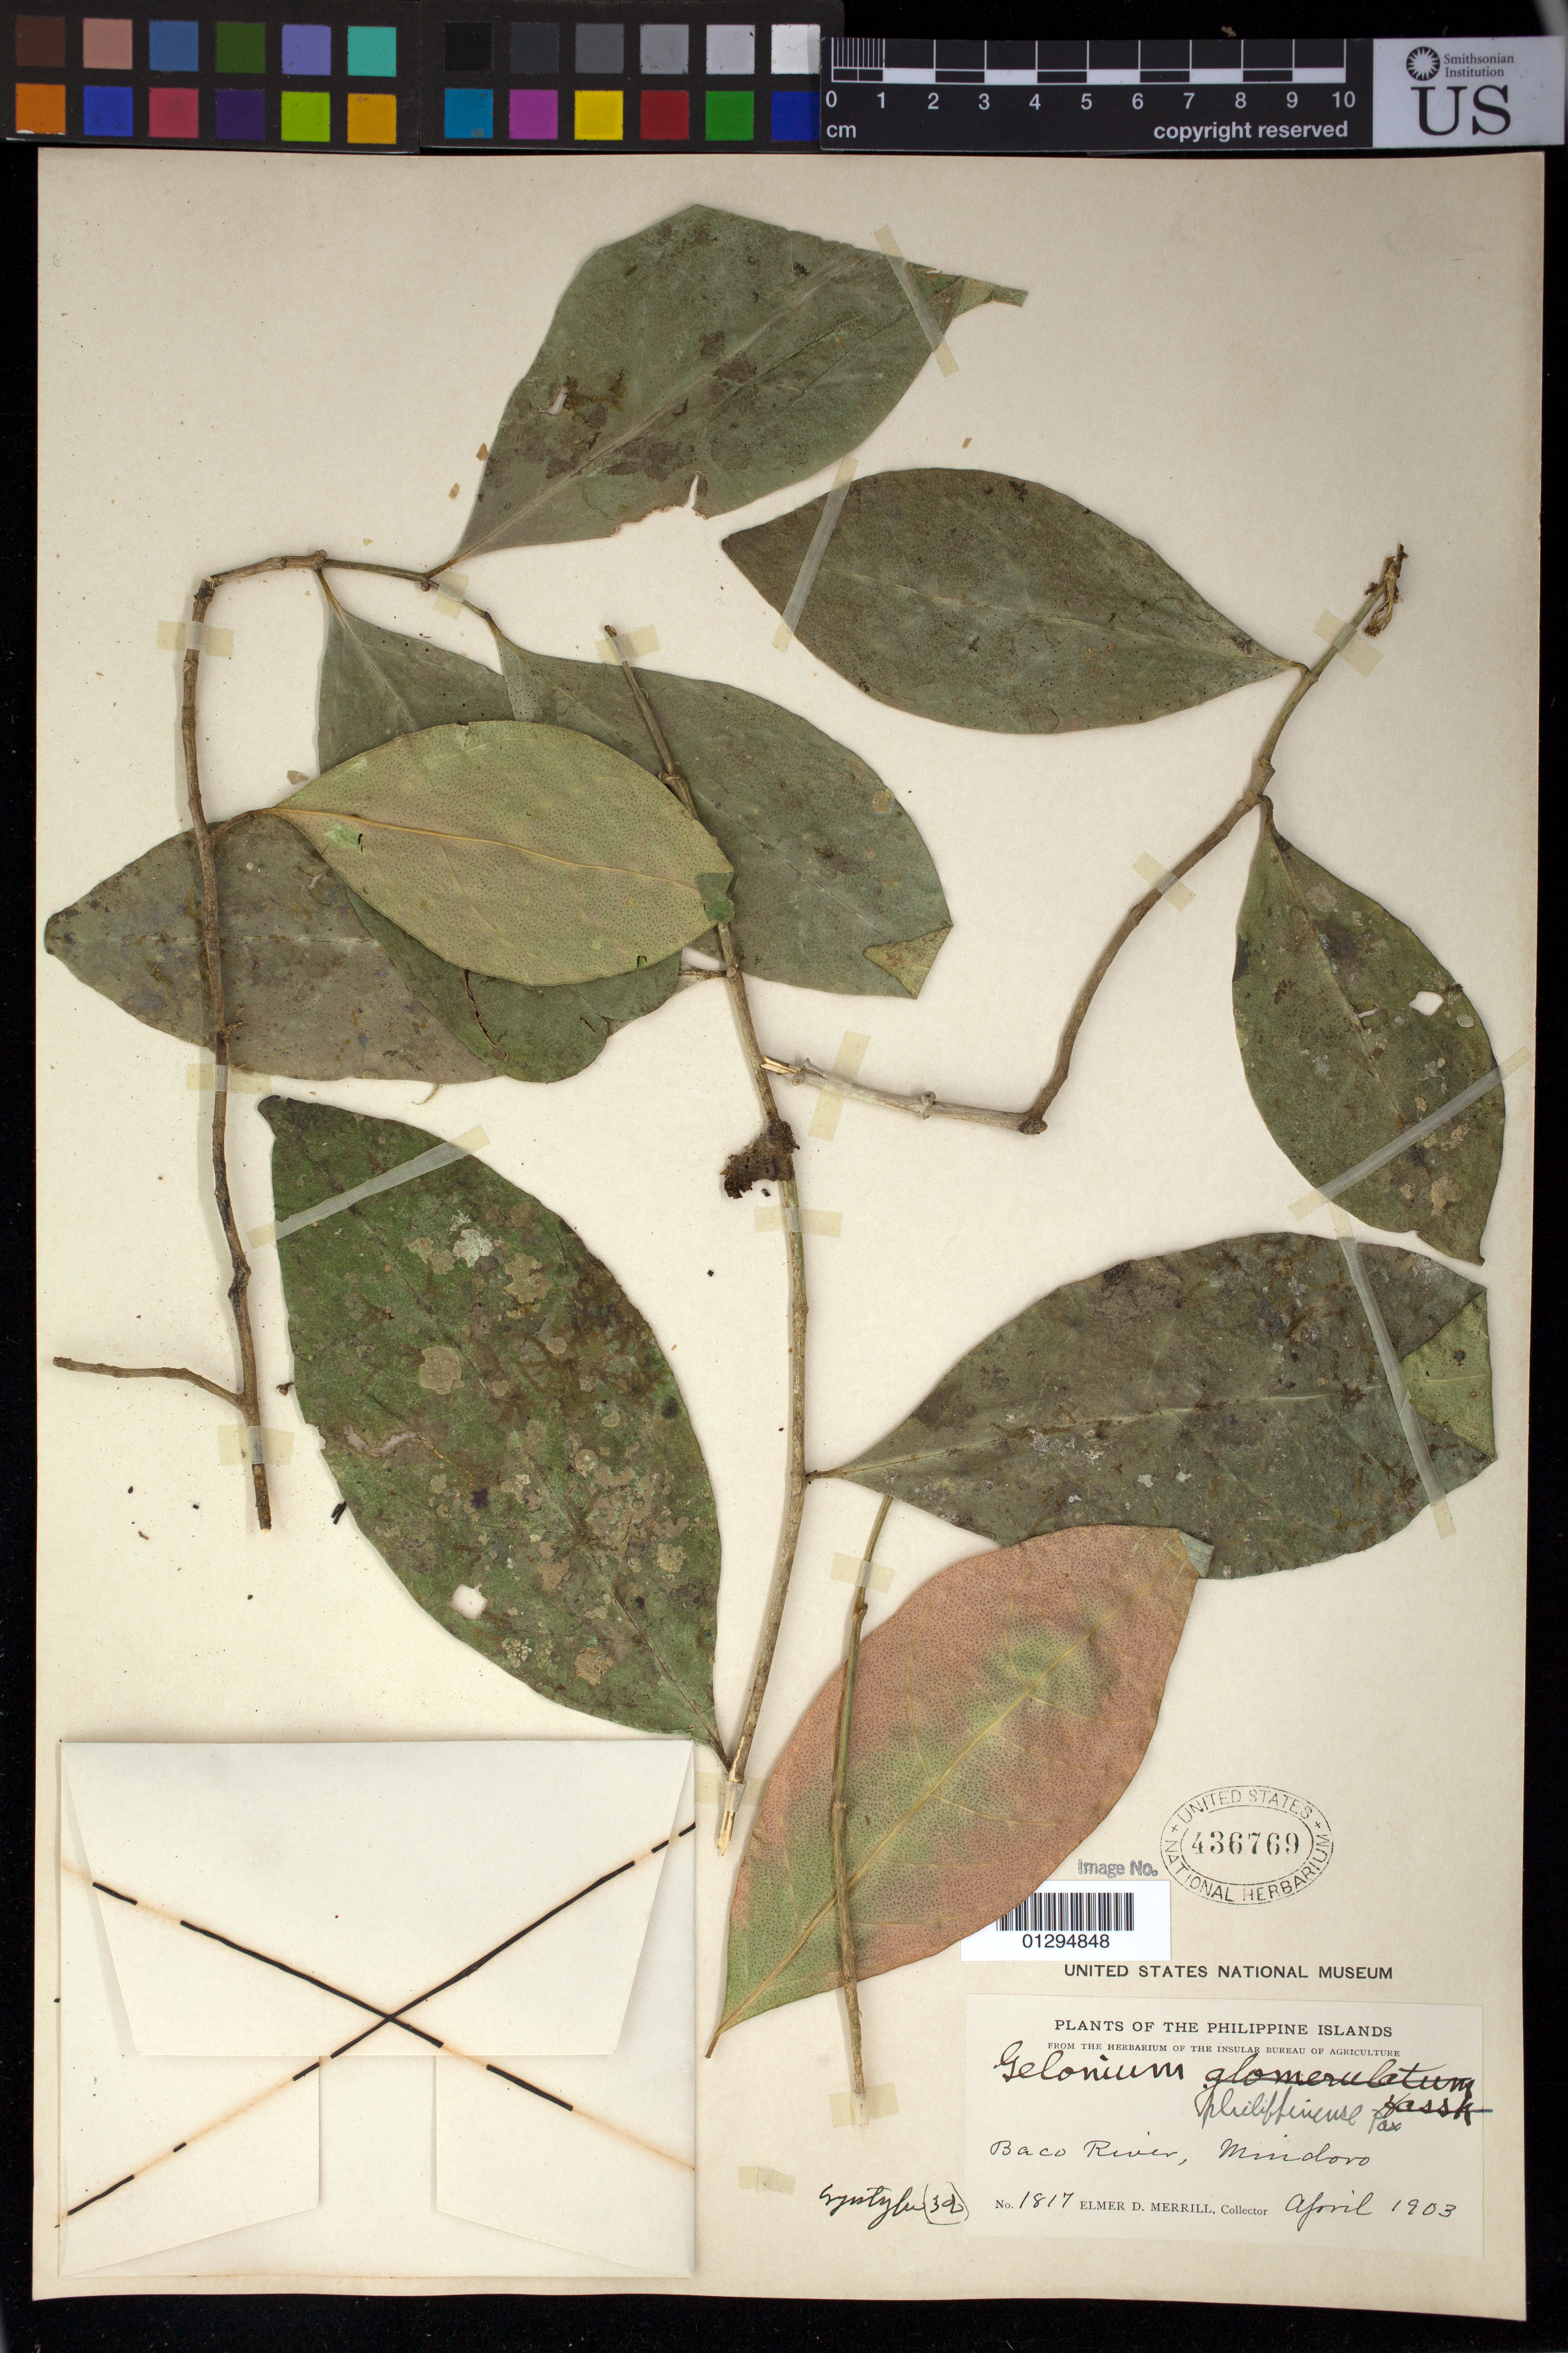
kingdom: Plantae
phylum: Tracheophyta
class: Magnoliopsida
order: Malpighiales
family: Euphorbiaceae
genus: Suregada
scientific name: Suregada philippinensis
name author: (Pax & K. Hoffm.) Croizat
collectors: E. D. Merrill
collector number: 1817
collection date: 1903-04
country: Philippines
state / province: Mimaropa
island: Mindoro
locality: Baco River. Mindoro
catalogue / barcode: US 436769